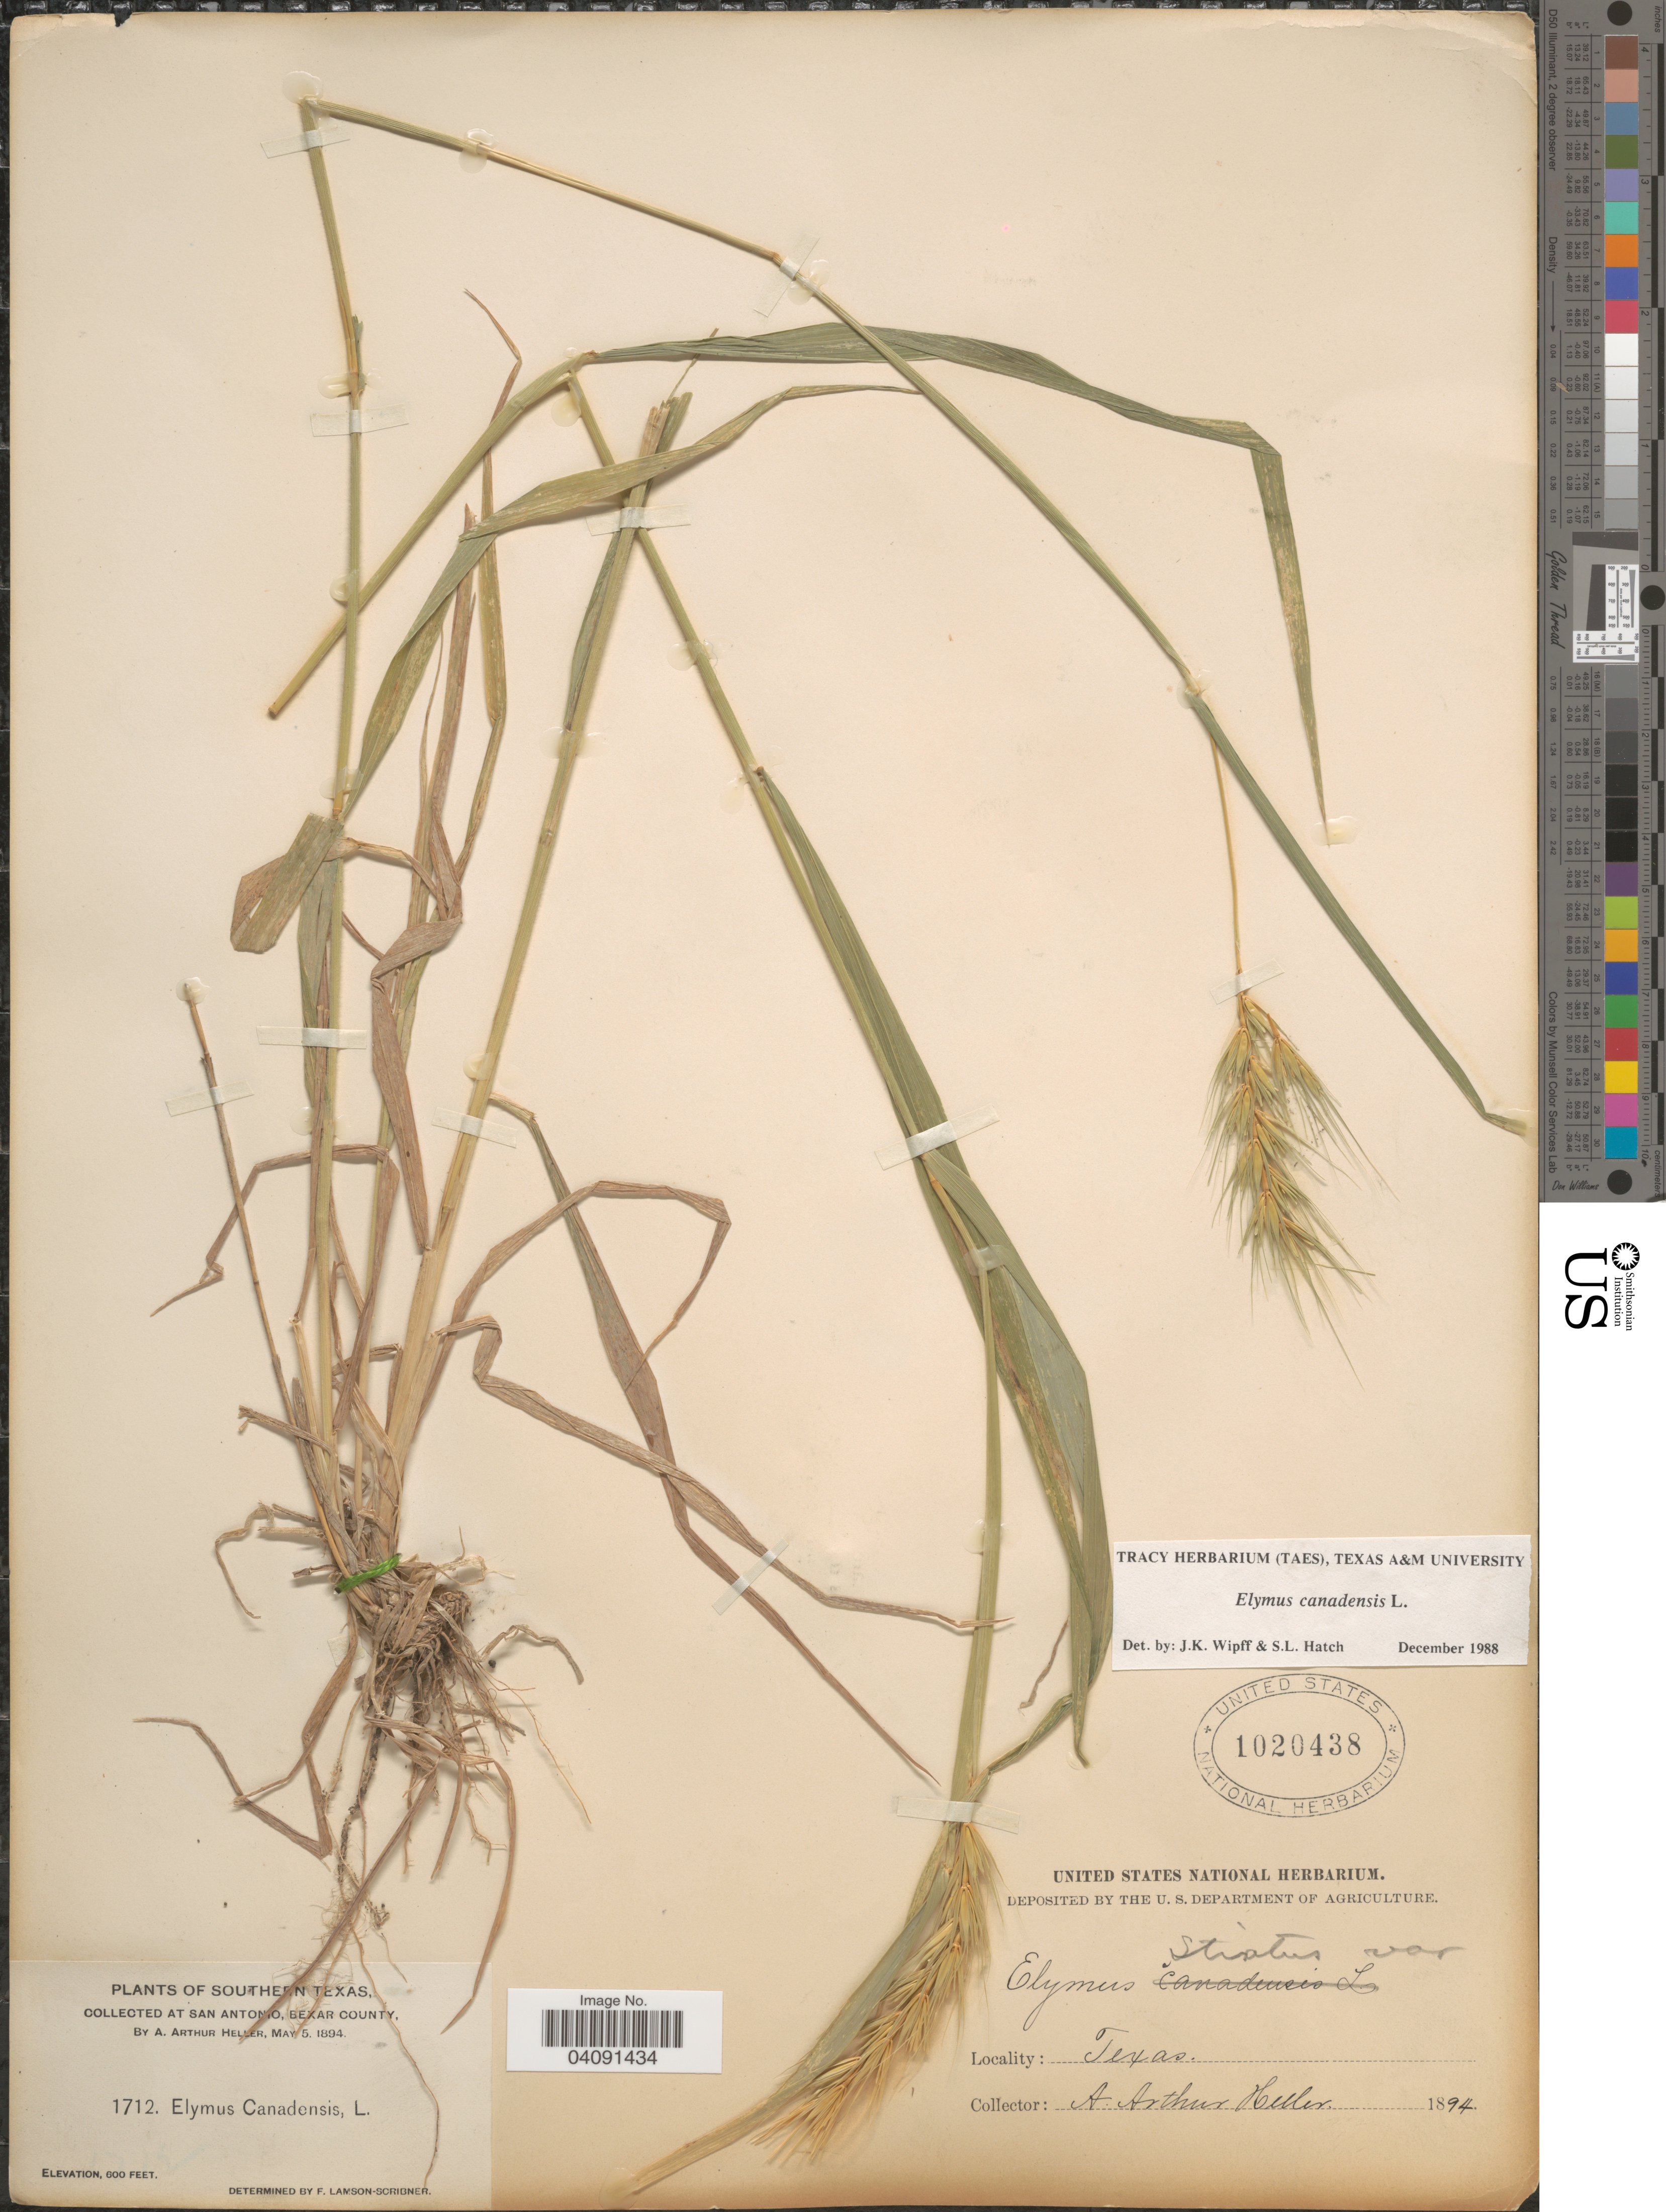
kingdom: Plantae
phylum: Tracheophyta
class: Liliopsida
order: Poales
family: Poaceae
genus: Elymus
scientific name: Elymus canadensis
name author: L.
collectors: A. A. Heller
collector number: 1712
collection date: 1894-05-05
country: United States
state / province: Texas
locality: Southern Texas. At San Antonio, Bexar County.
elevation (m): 183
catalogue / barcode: US 1020438